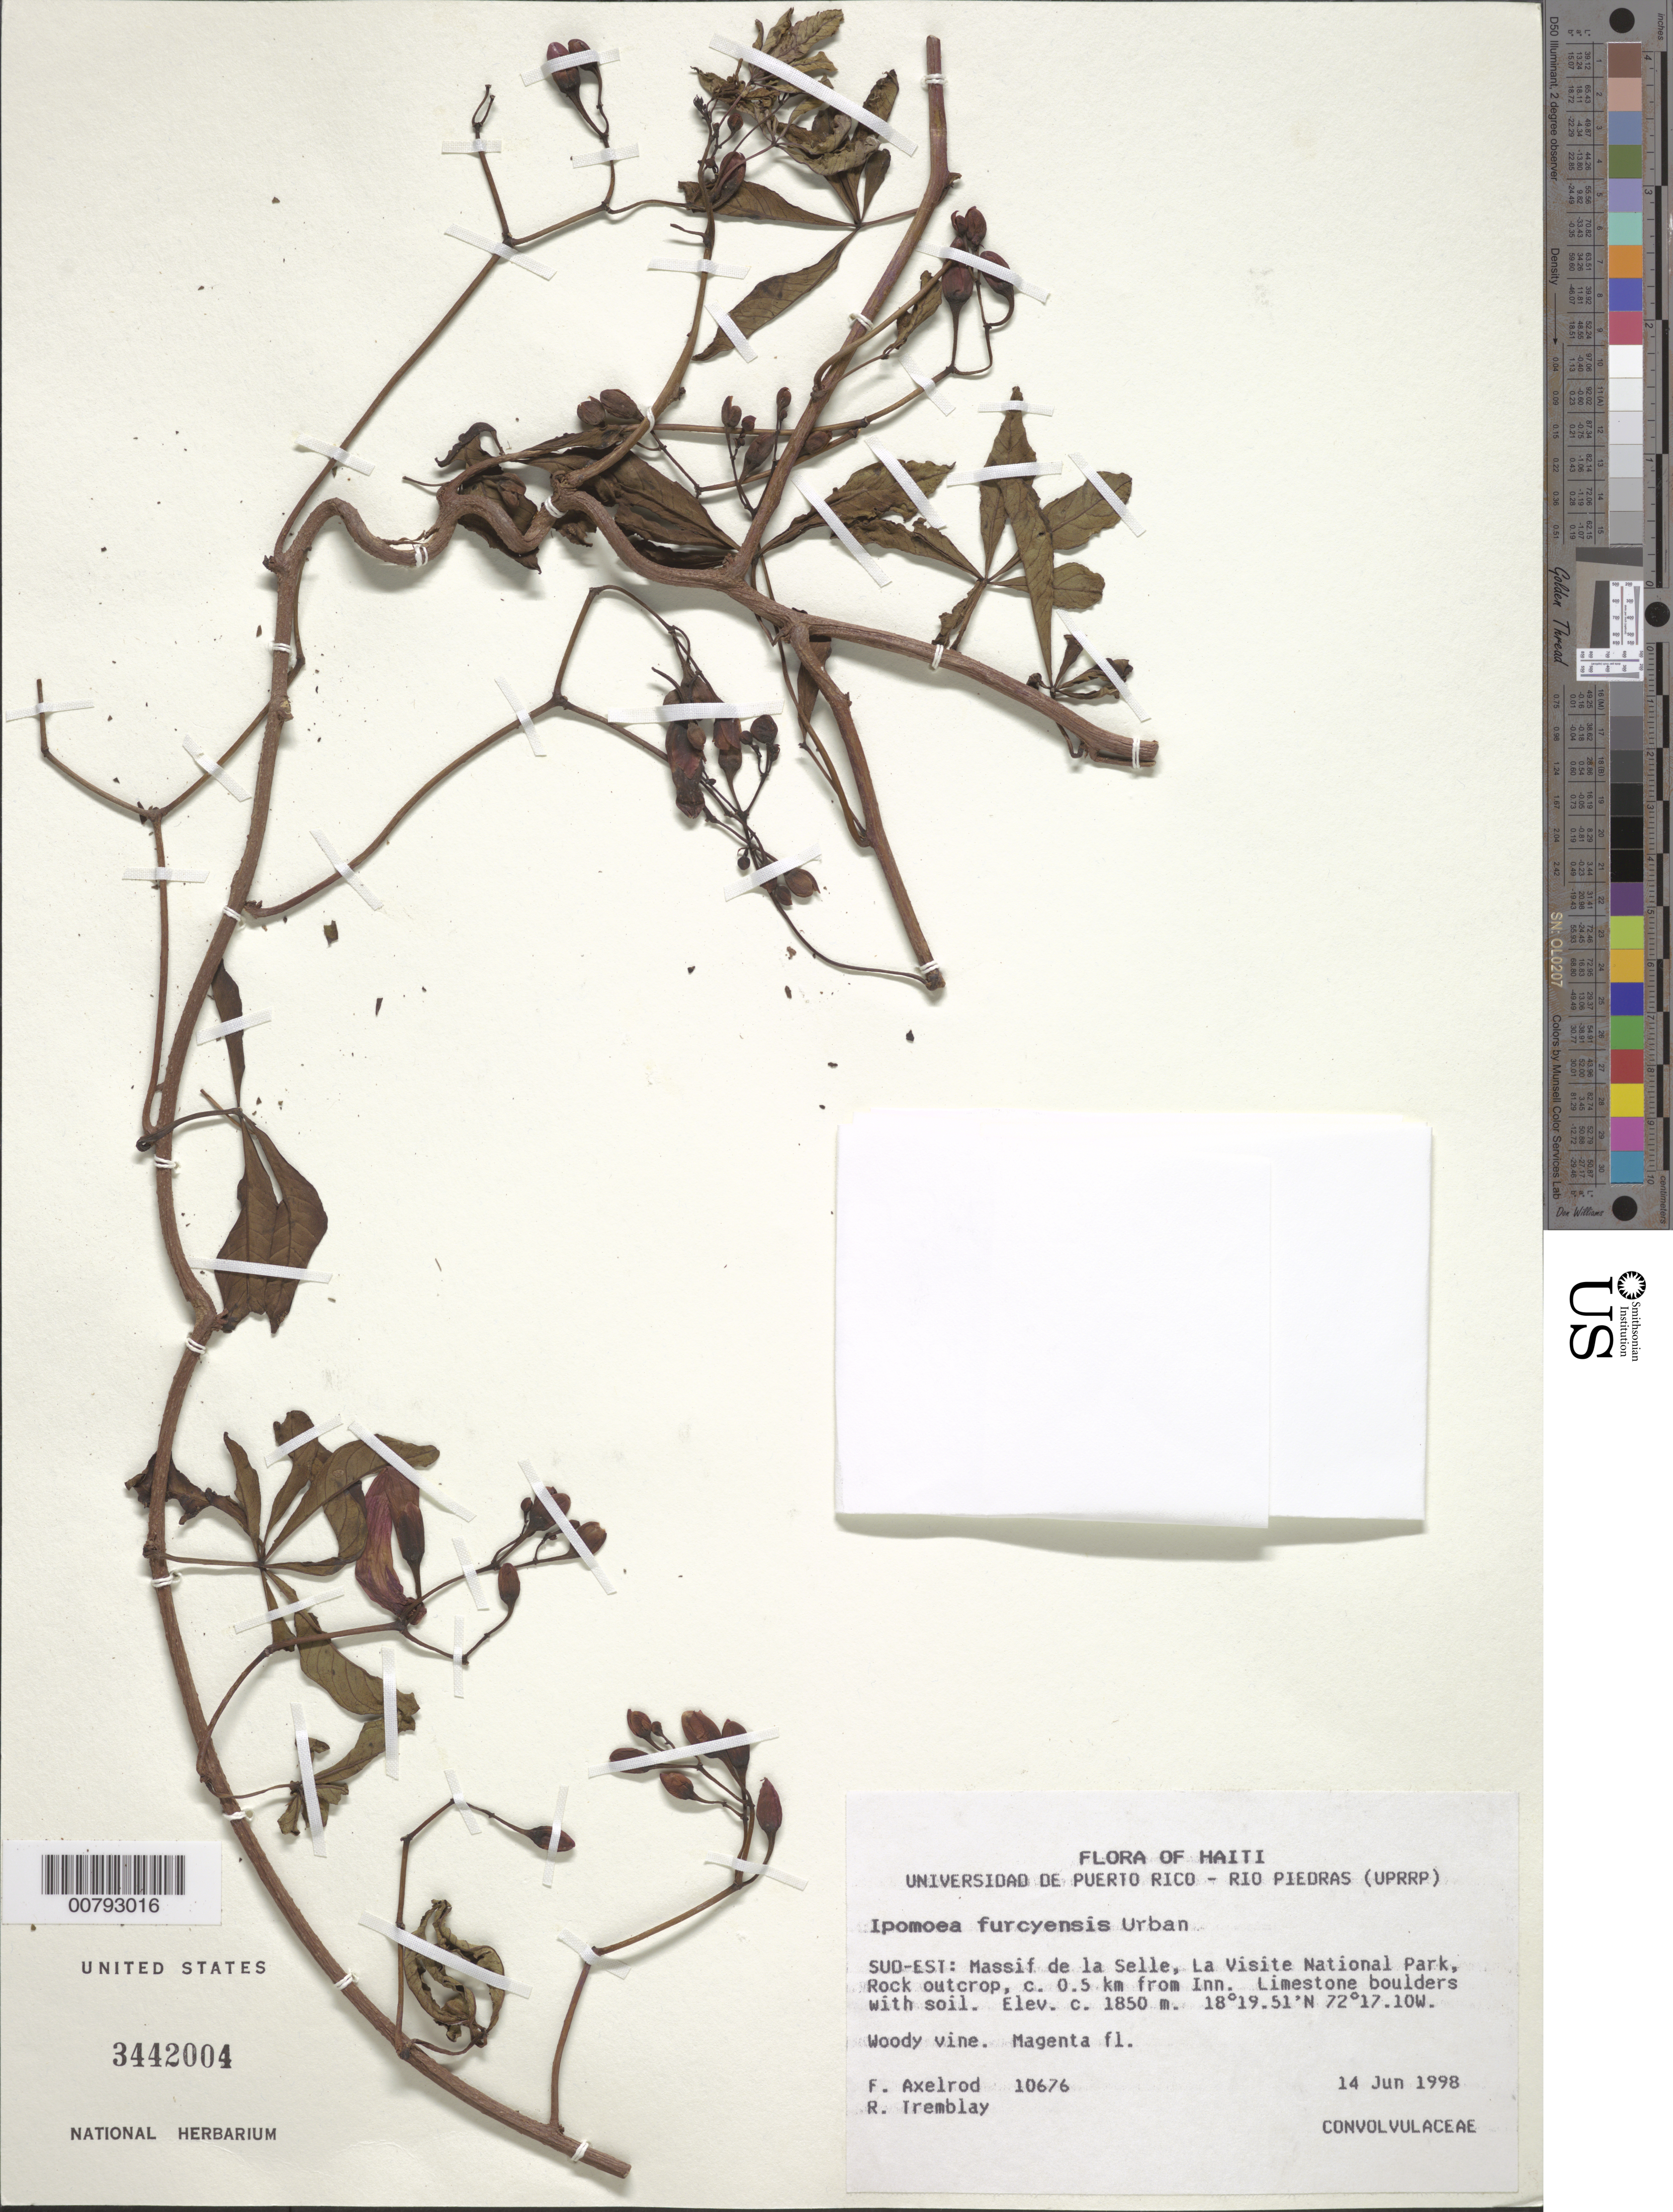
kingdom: Plantae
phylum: Tracheophyta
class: Magnoliopsida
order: Solanales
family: Convolvulaceae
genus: Ipomoea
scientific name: Ipomoea furcyensis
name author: Urb.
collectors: F. S. Axelrod & R. L. Tremblay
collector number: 10676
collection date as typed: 14 Jun 1988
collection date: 1988-06-14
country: Haiti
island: Hispaniola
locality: Sud-Est: Massif de la Selle, La Visite National Park, Rock outcrop, c. 0.5 km from Inn.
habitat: Limestone boulders with soil.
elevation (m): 1850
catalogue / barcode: US 3442004